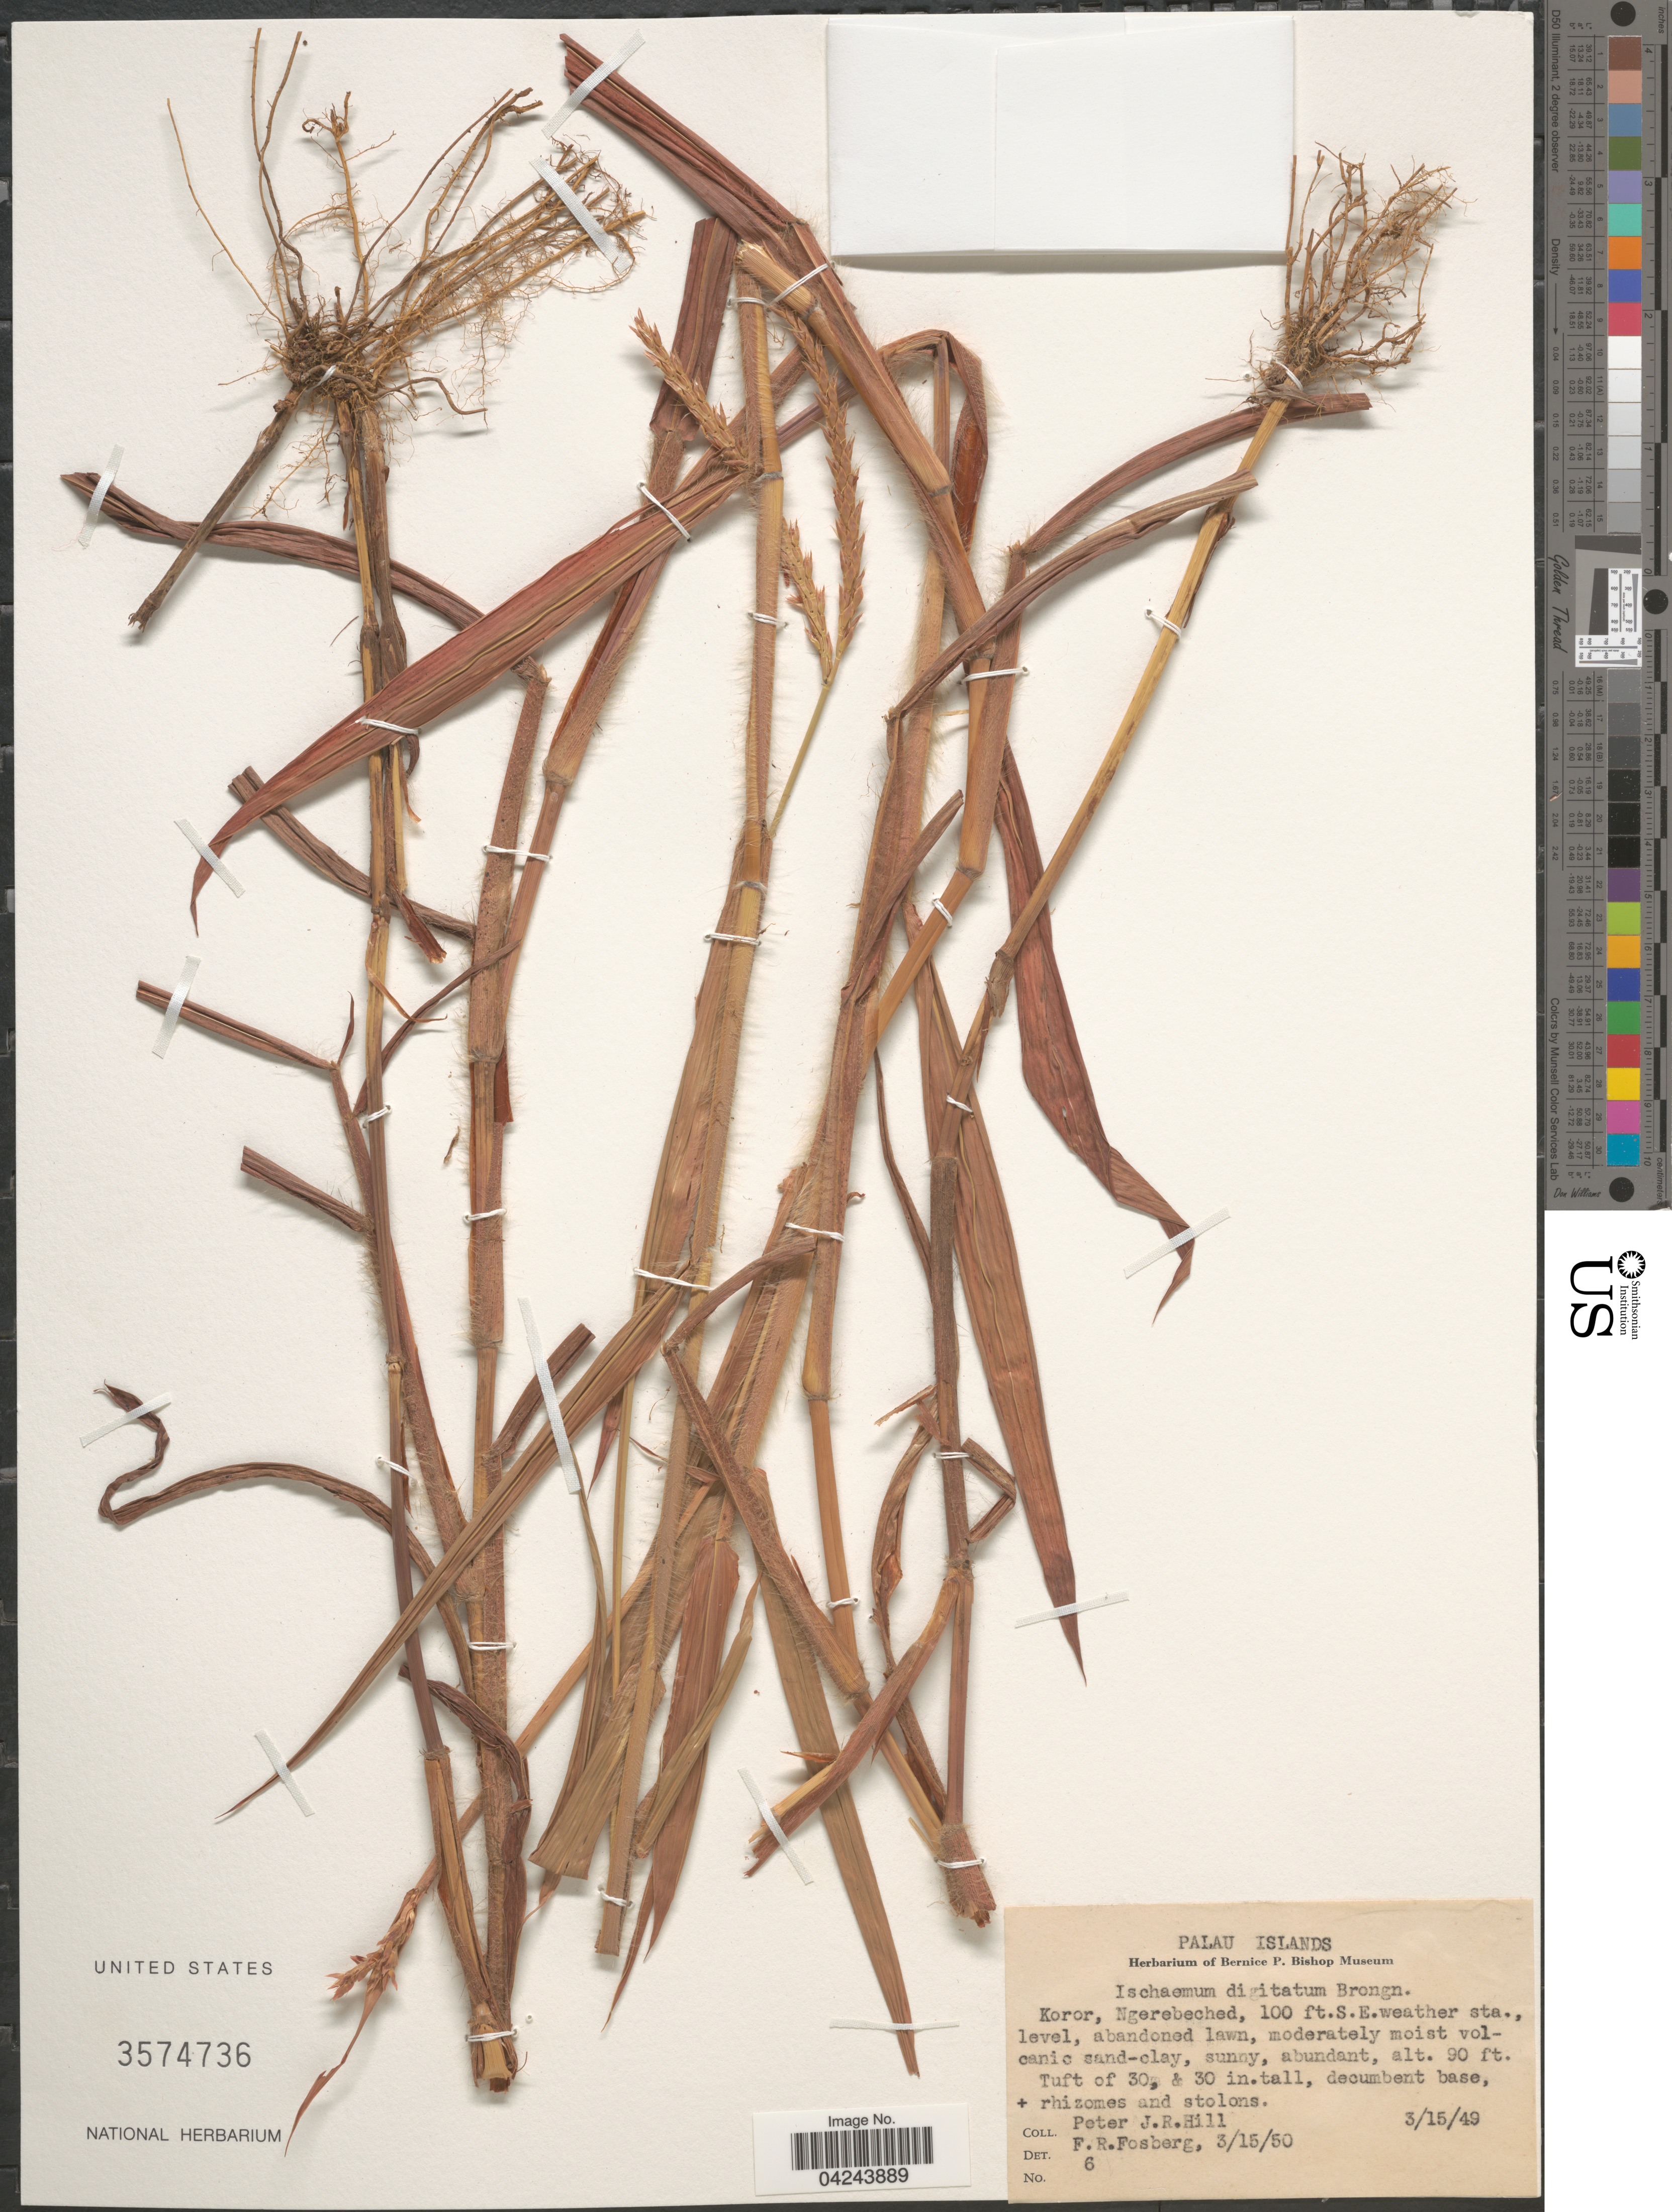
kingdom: Plantae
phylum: Tracheophyta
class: Liliopsida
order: Poales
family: Poaceae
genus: Ischaemum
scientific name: Ischaemum polystachyum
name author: J. Presl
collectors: P. J. R. Hill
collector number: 6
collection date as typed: Transcribed d/m/y: 15/3/49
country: Palau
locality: Palau Islands. Koror, Ngerebeched, 100 ft. S.E. weather sta.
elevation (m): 27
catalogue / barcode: US 3574736